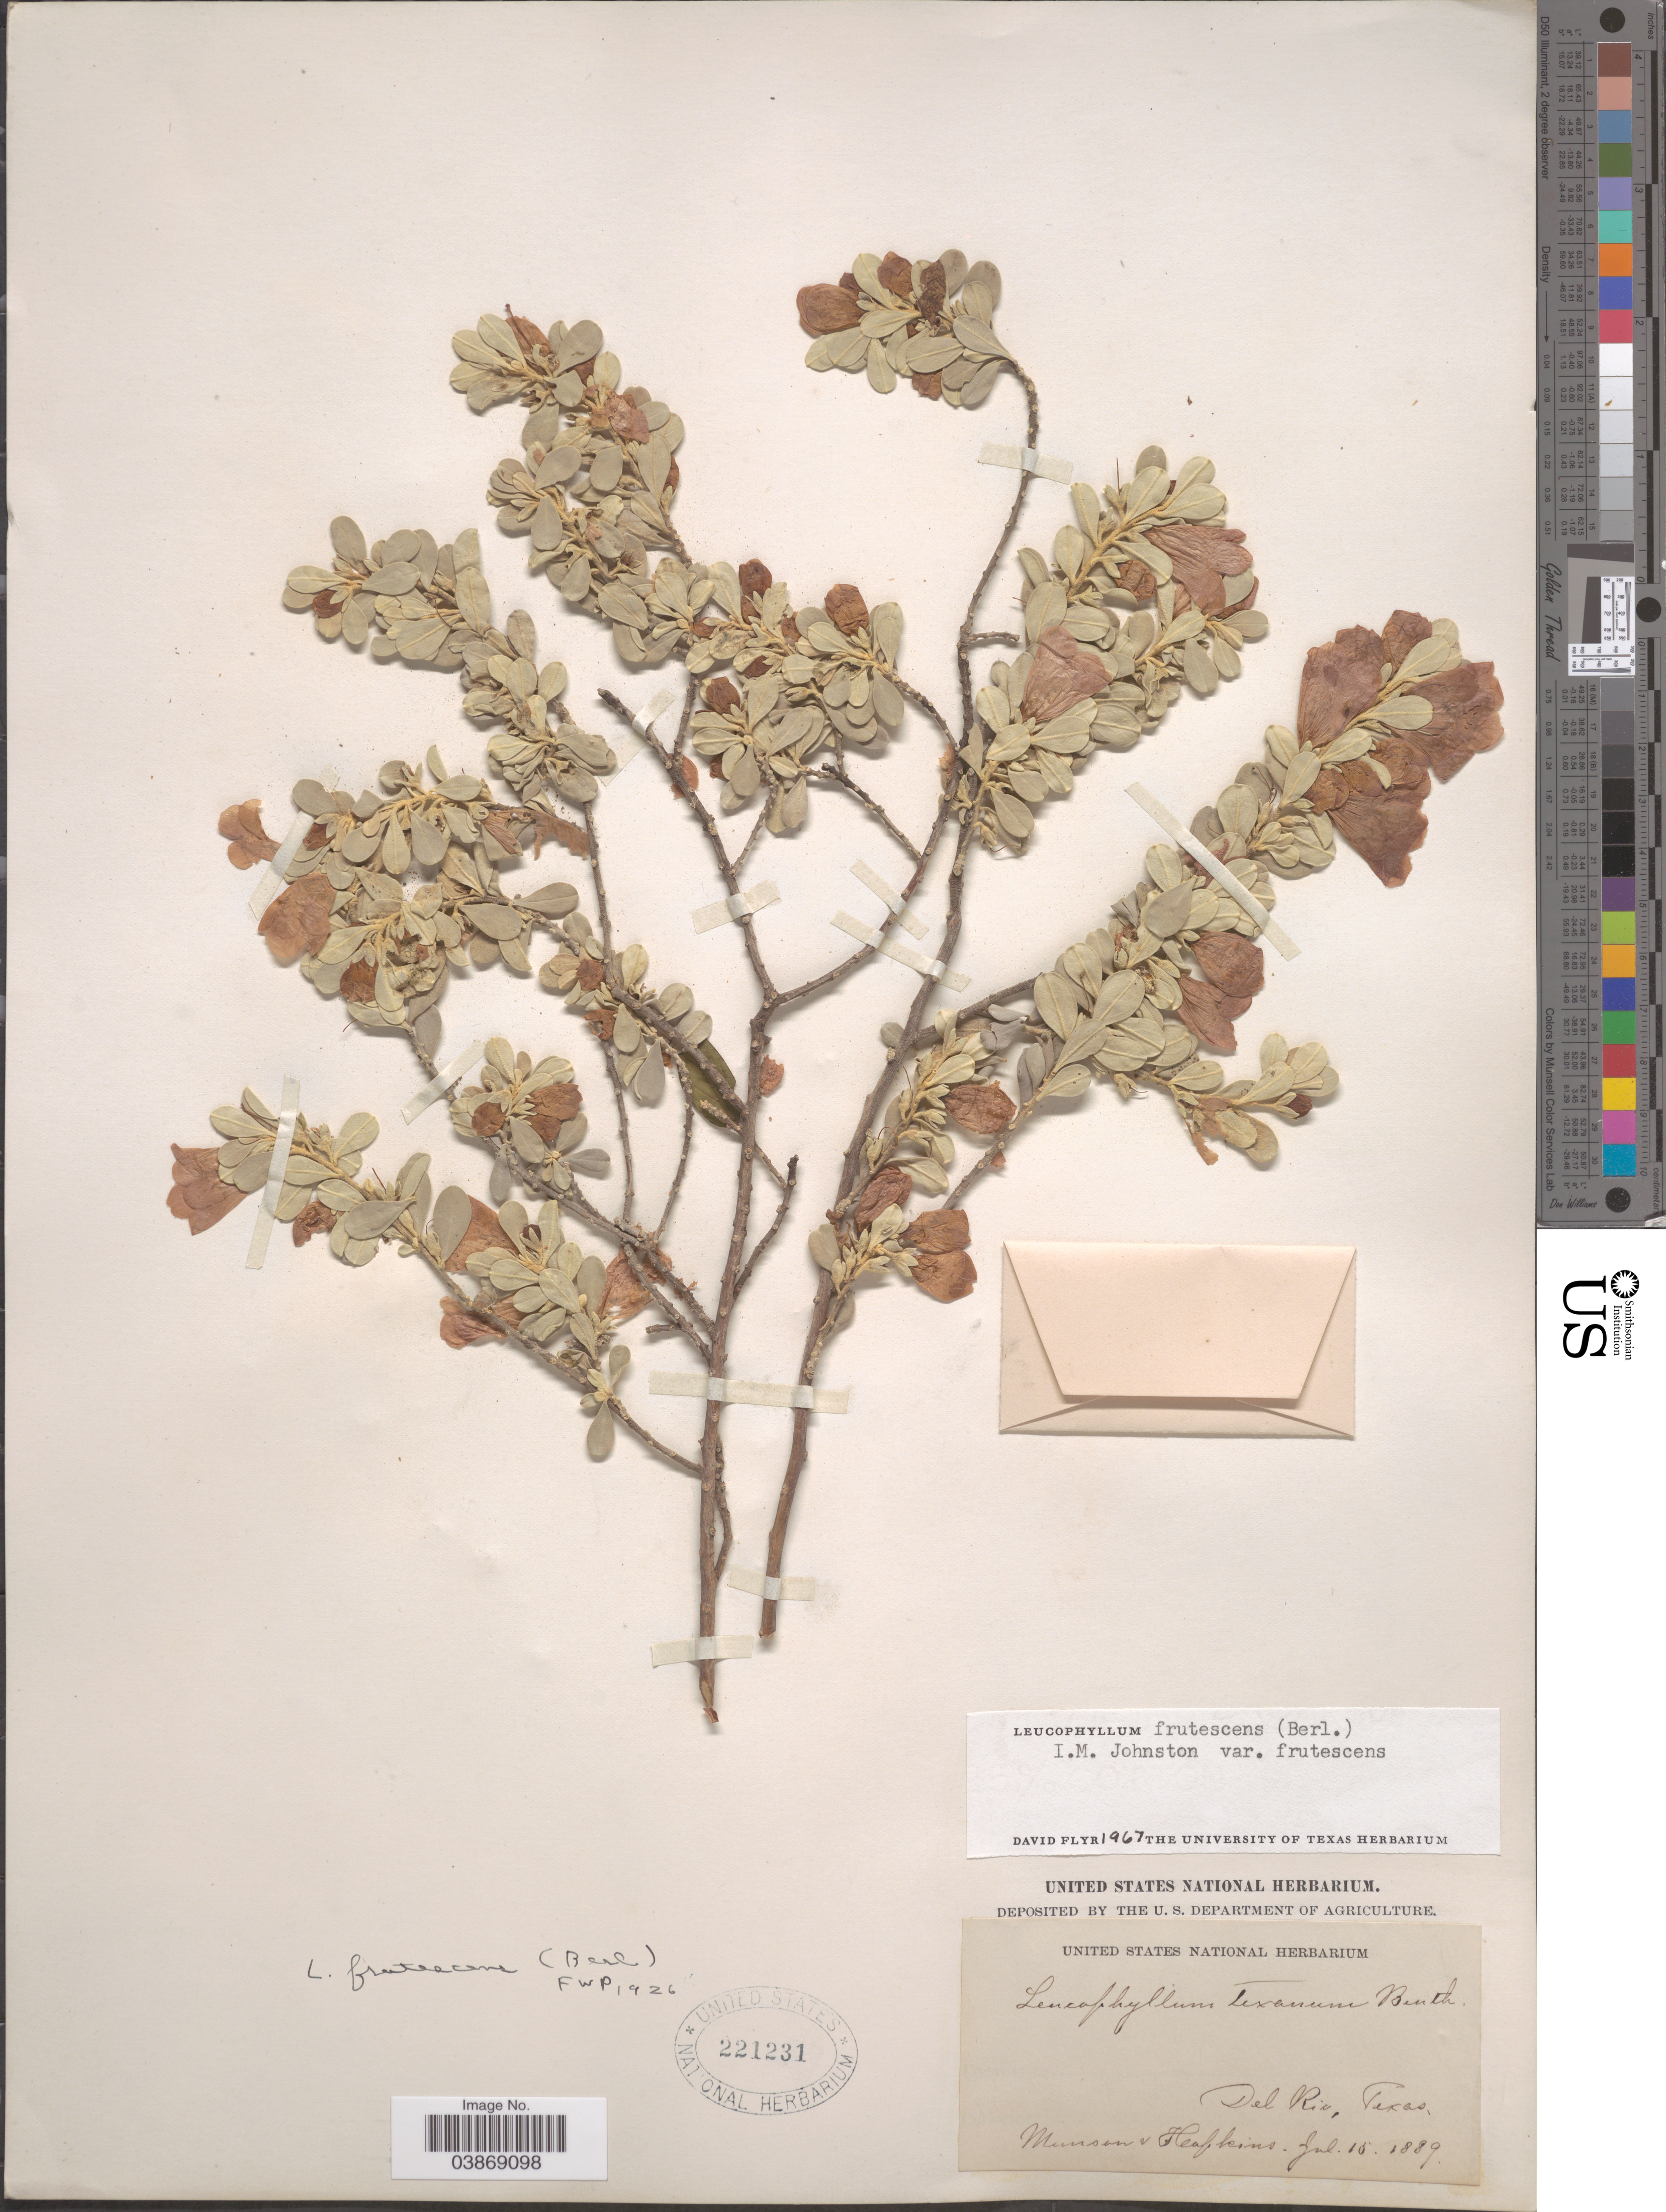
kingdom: Plantae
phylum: Tracheophyta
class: Magnoliopsida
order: Lamiales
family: Scrophulariaceae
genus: Leucophyllum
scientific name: Leucophyllum frutescens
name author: (Berland.) I.M. Johnst.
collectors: -. Munson & -- Hopkins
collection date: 1889-07-15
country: United States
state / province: Texas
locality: Del Rio.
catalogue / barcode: US 221231